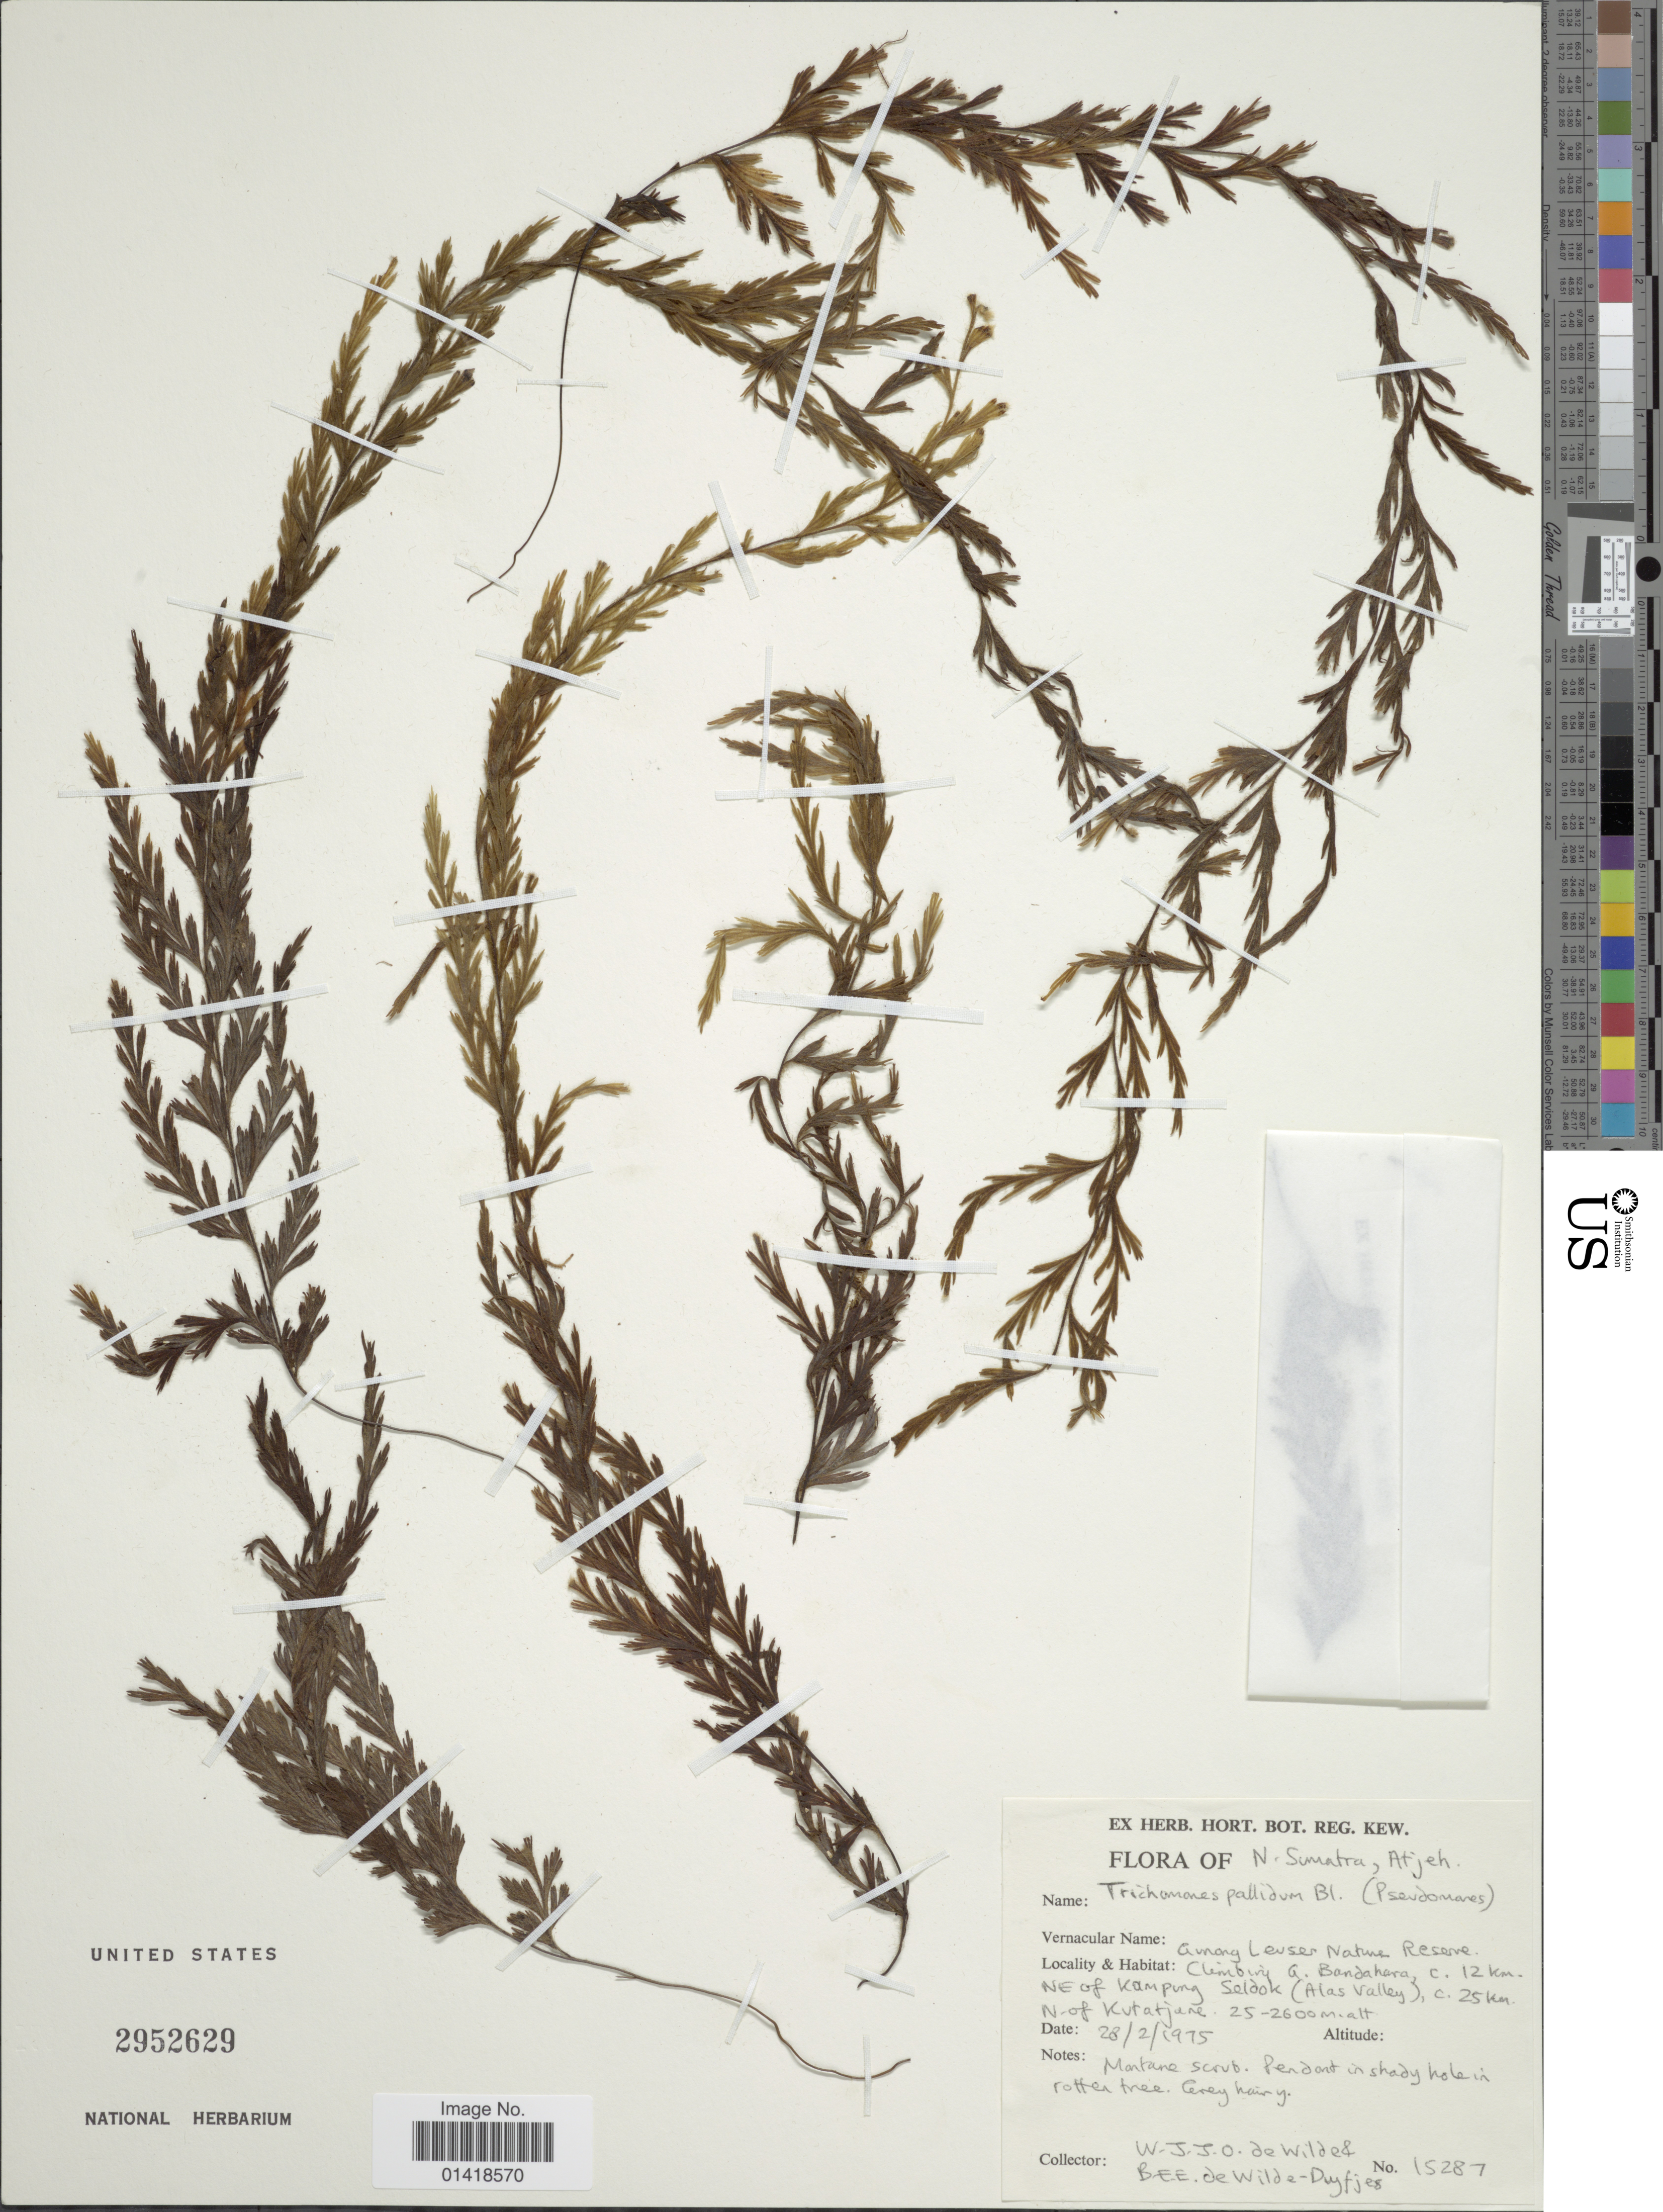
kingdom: Plantae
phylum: Tracheophyta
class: Polypodiopsida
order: Hymenophyllales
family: Hymenophyllaceae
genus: Hymenophyllum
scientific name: Hymenophyllum pallidum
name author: (Blume) Ebihara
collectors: W. J. de Wilde & B. E. de Wilde-Duyfjes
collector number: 15287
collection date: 1975-02-28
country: Indonesia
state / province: Sumatra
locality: N. Sumatra, Atjeh. Gunong Leuser Nature Reserve. Climbing G. Bandahara, 12 km. NE of Kampung Seldok (Alas Valley), 25 km N. of Kutatjane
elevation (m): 2500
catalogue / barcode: US 2952629